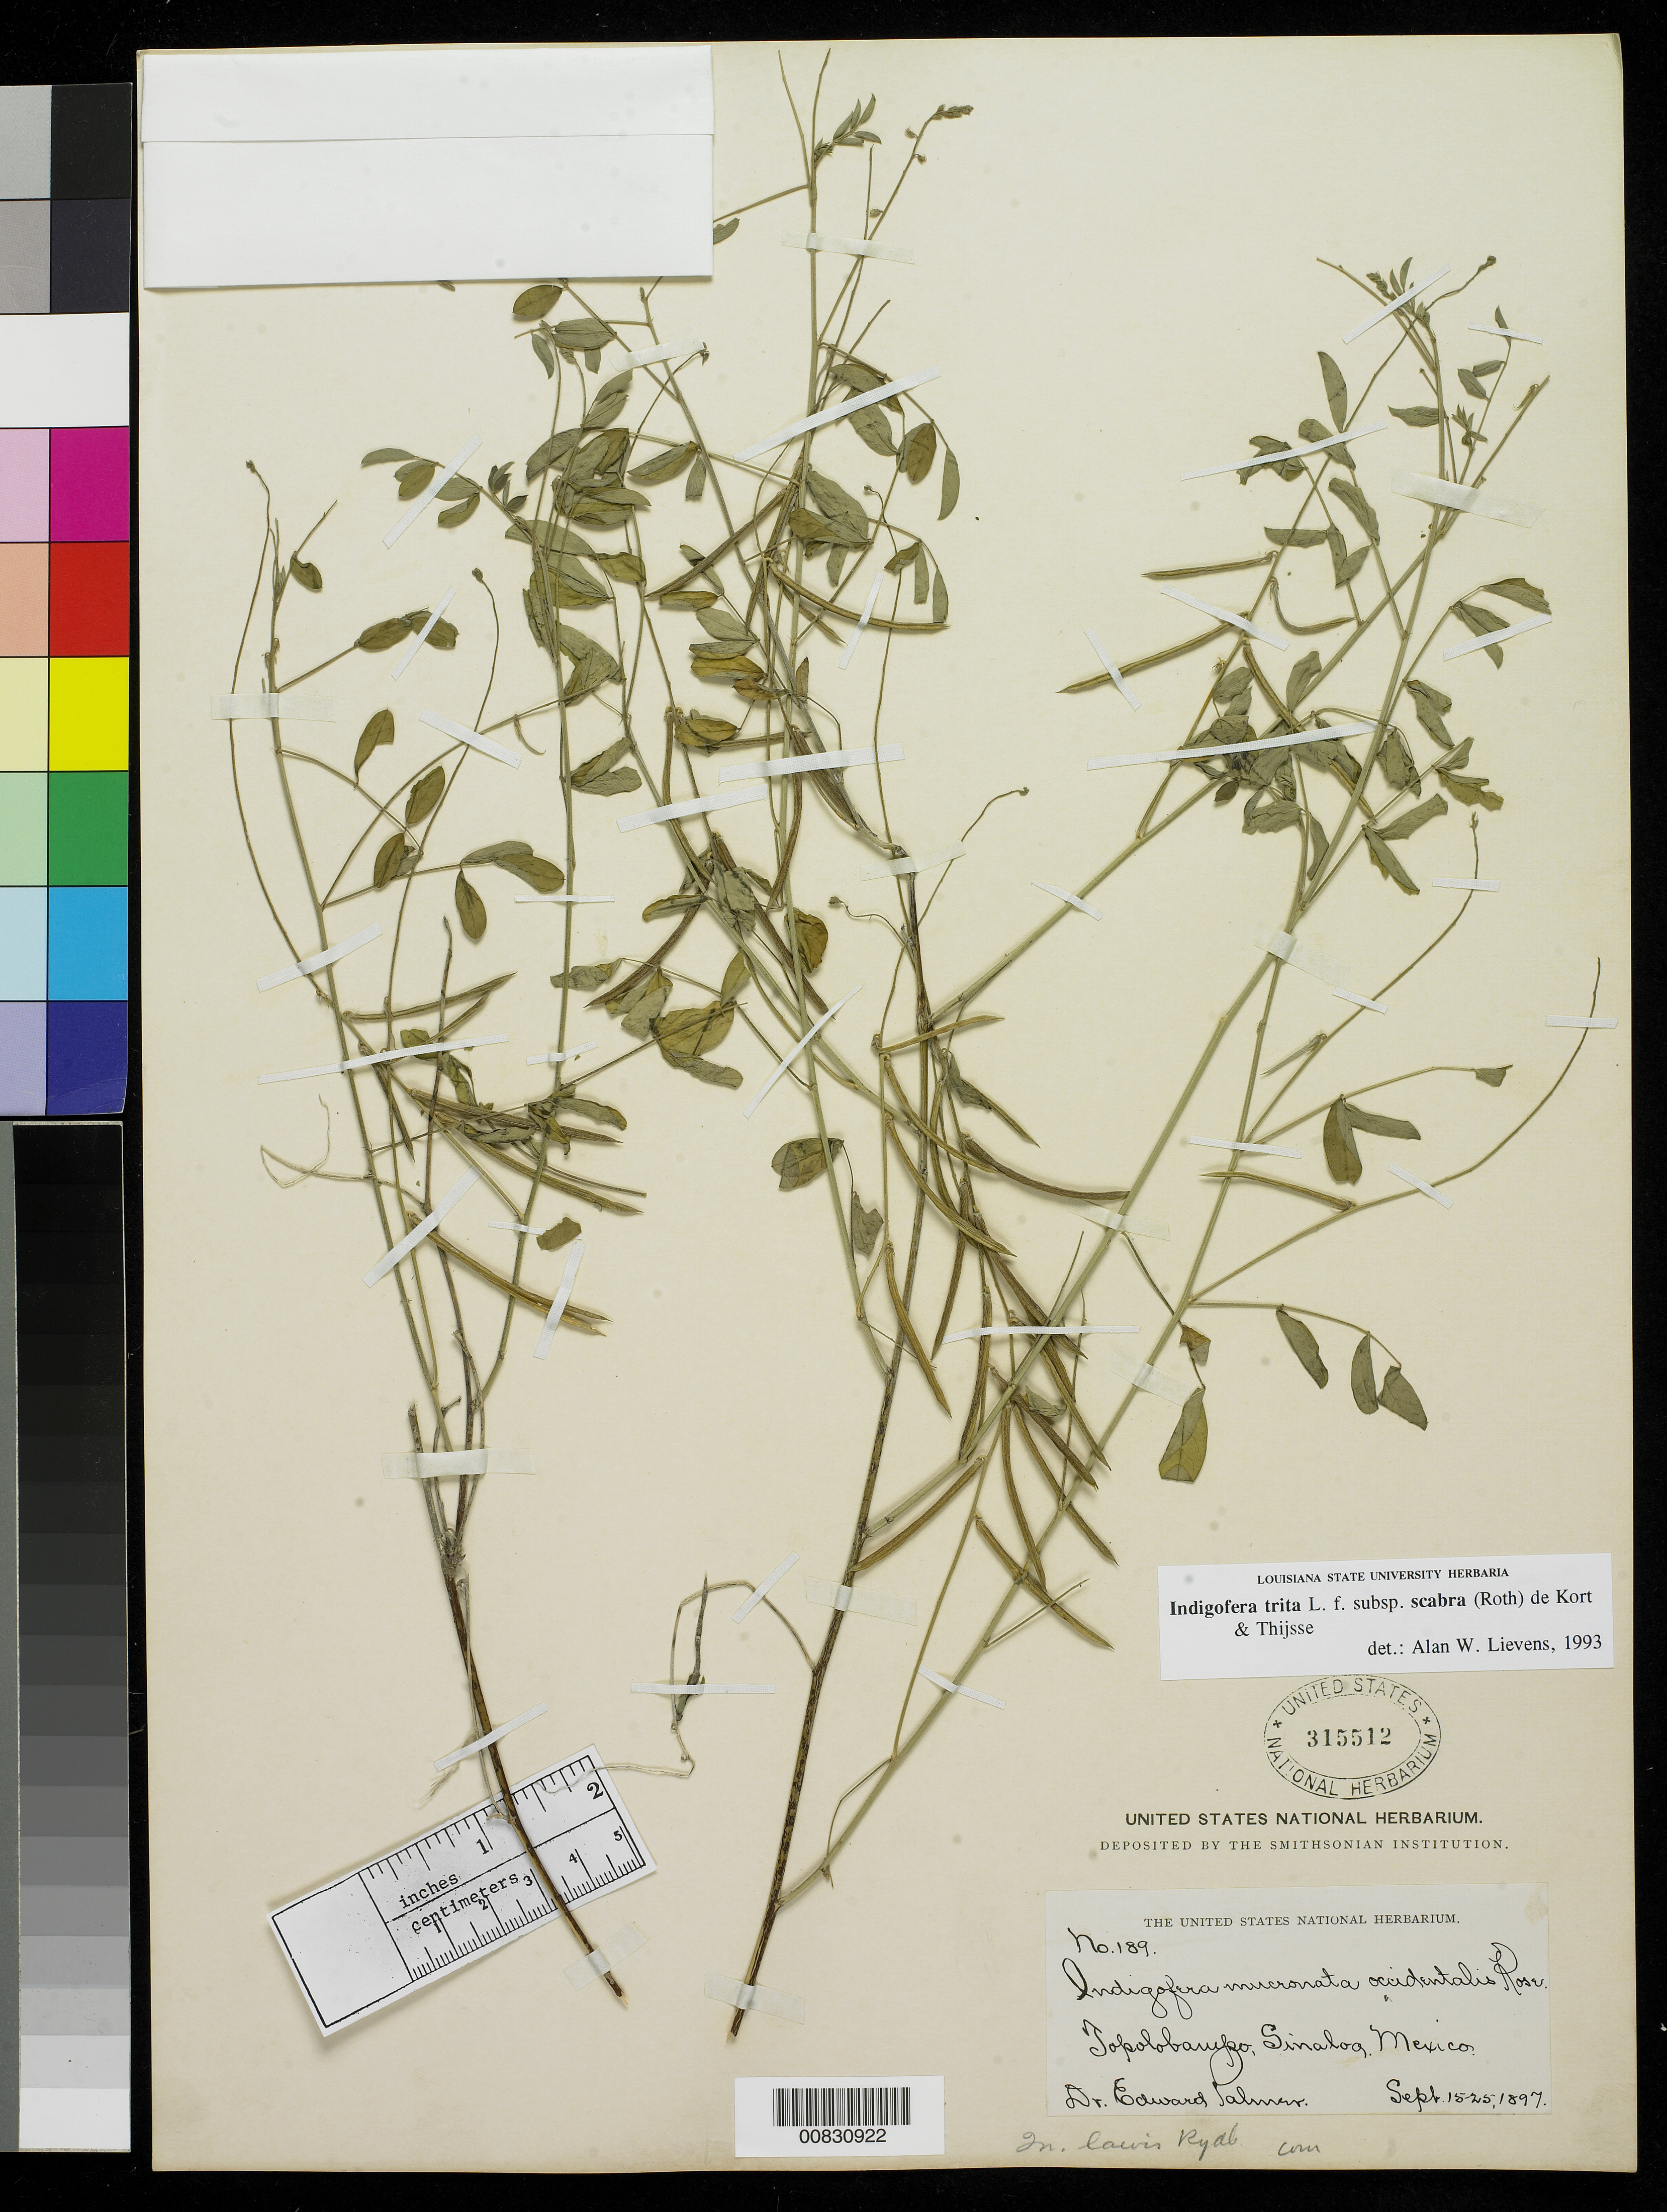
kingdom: Plantae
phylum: Tracheophyta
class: Magnoliopsida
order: Fabales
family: Fabaceae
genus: Indigofera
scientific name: Indigofera trita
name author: L. f.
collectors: E. Palmer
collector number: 189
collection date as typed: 15 Sep 1897 to 25 Sep 1897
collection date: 1897-09-15/1897-09-25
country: Mexico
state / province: Sinaloa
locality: Topolobampo, Sinaloa.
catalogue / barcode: US 315512